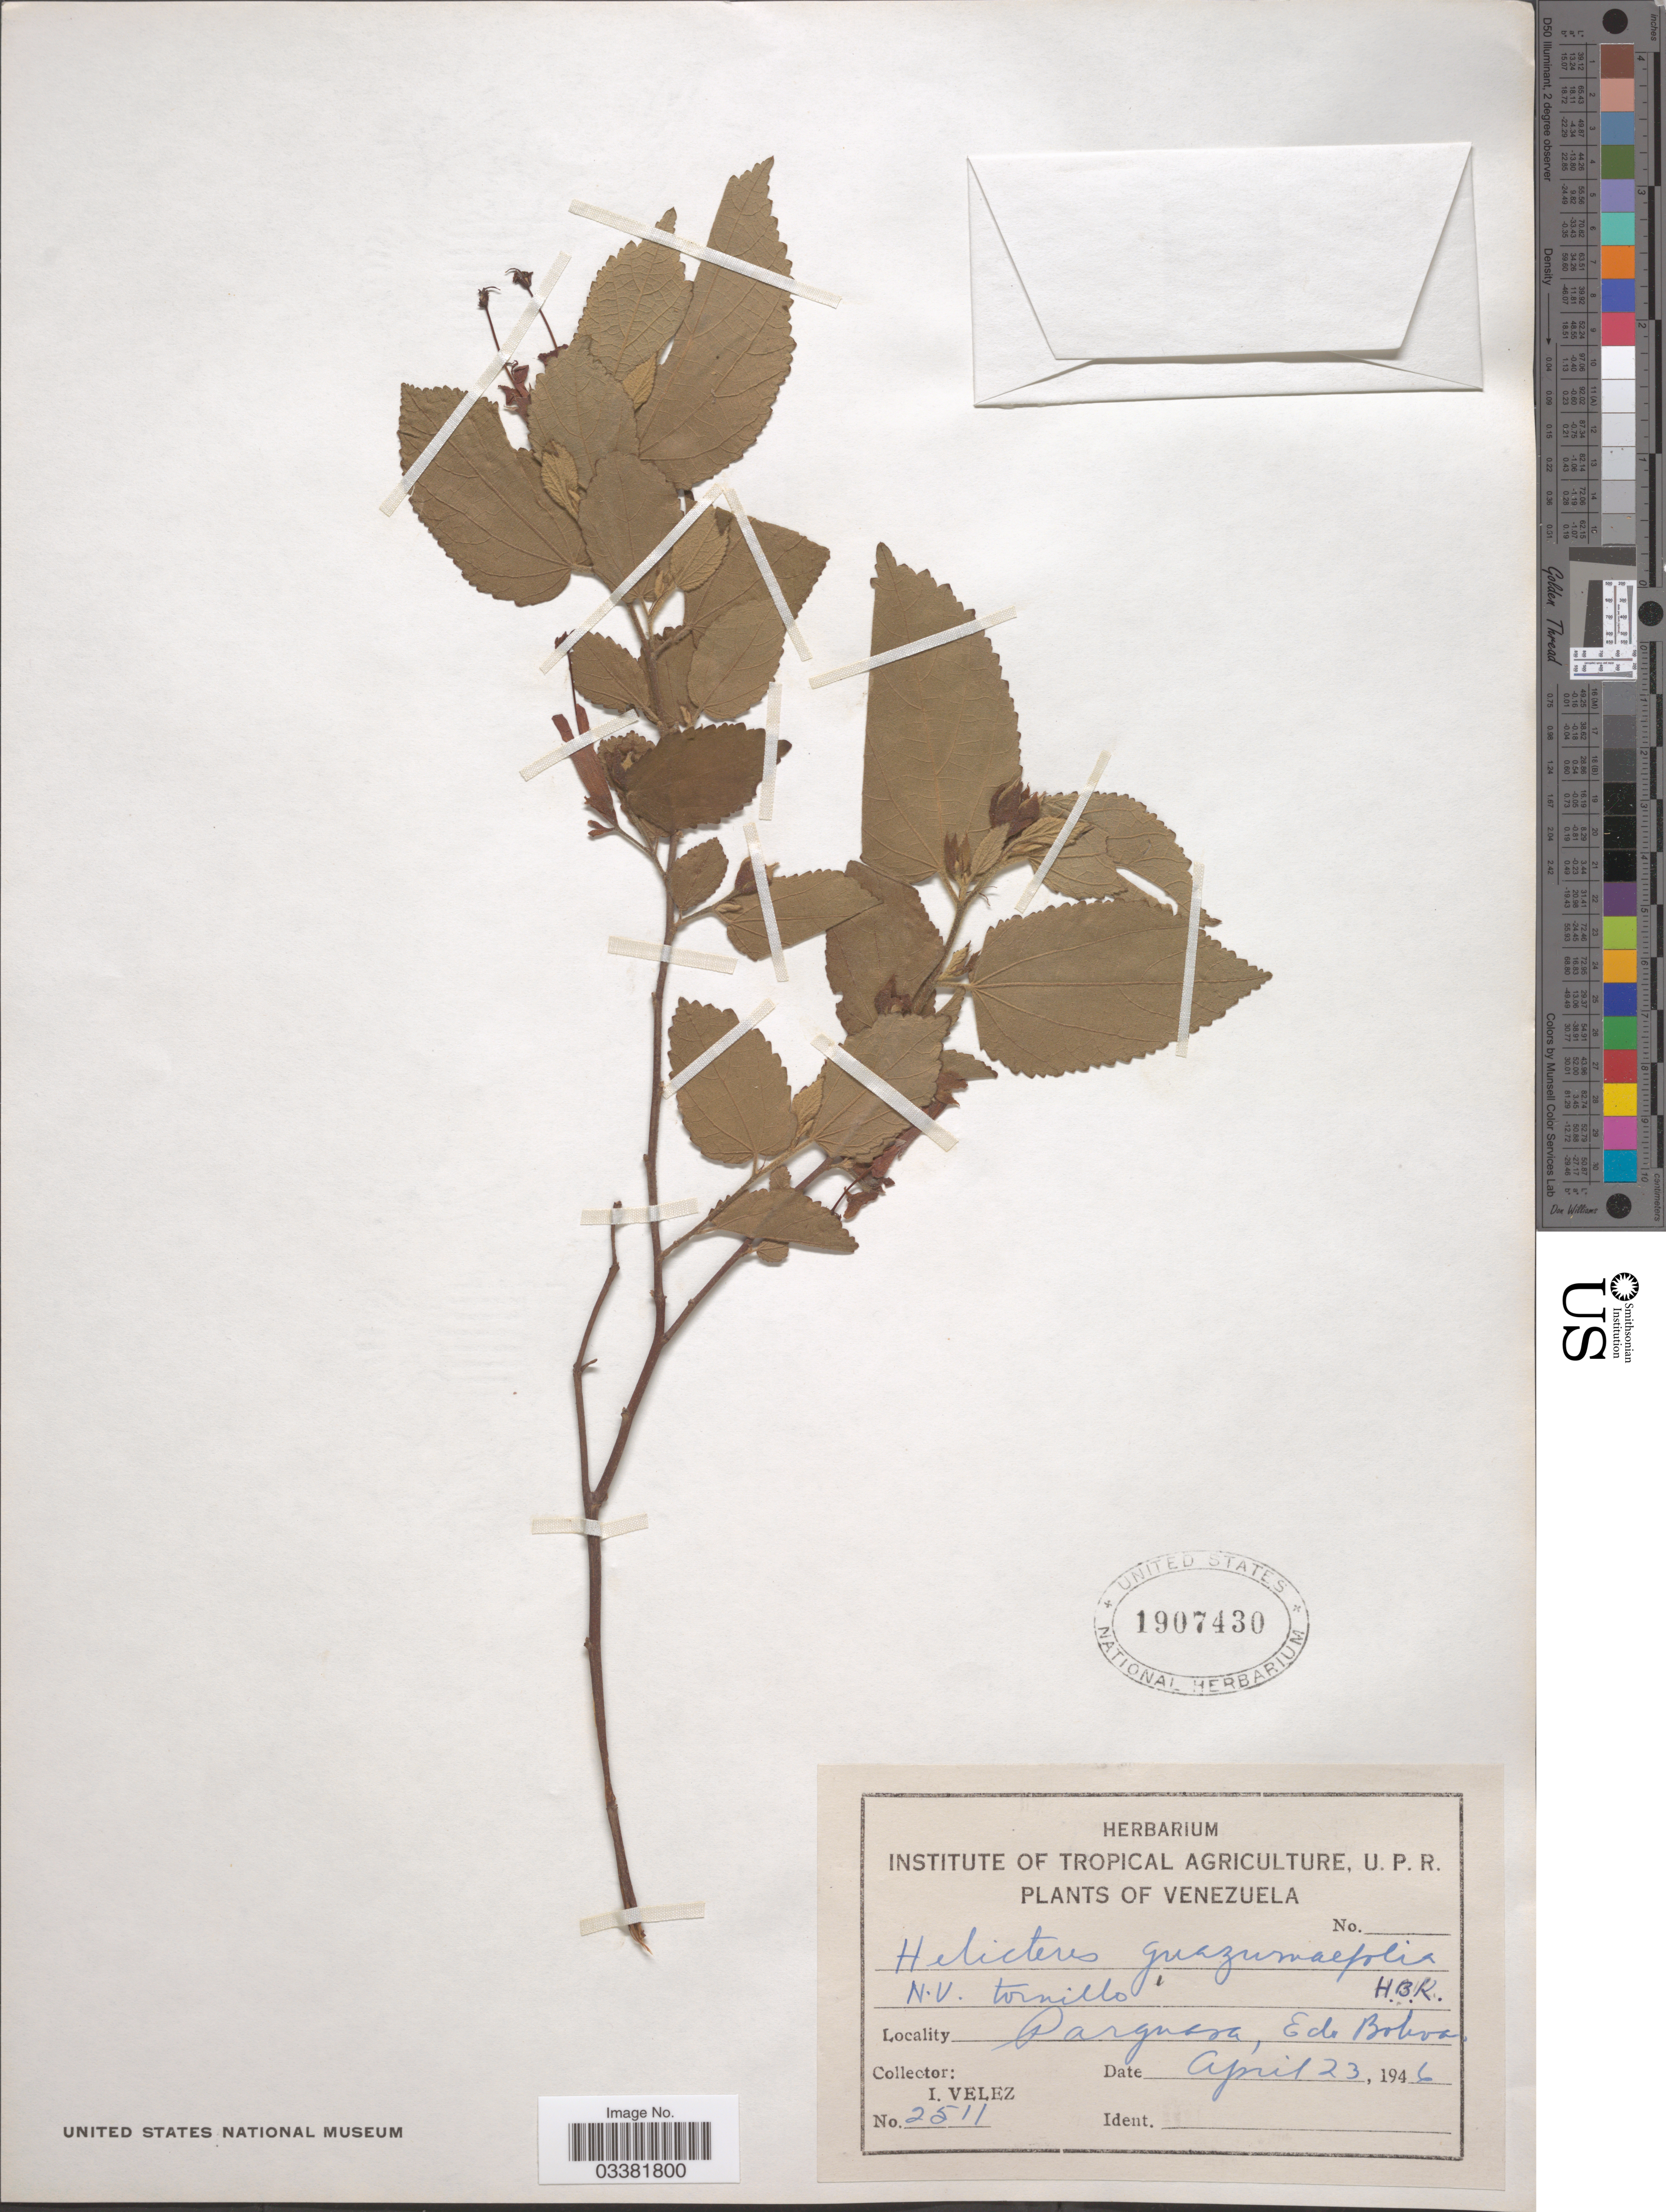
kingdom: Plantae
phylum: Tracheophyta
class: Magnoliopsida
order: Malvales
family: Malvaceae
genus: Helicteres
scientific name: Helicteres guazumifolia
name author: Kunth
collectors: I. Velez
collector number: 2511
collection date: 1946-04-23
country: Venezuela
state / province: Bolivar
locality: Parguesa.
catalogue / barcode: US 1907430